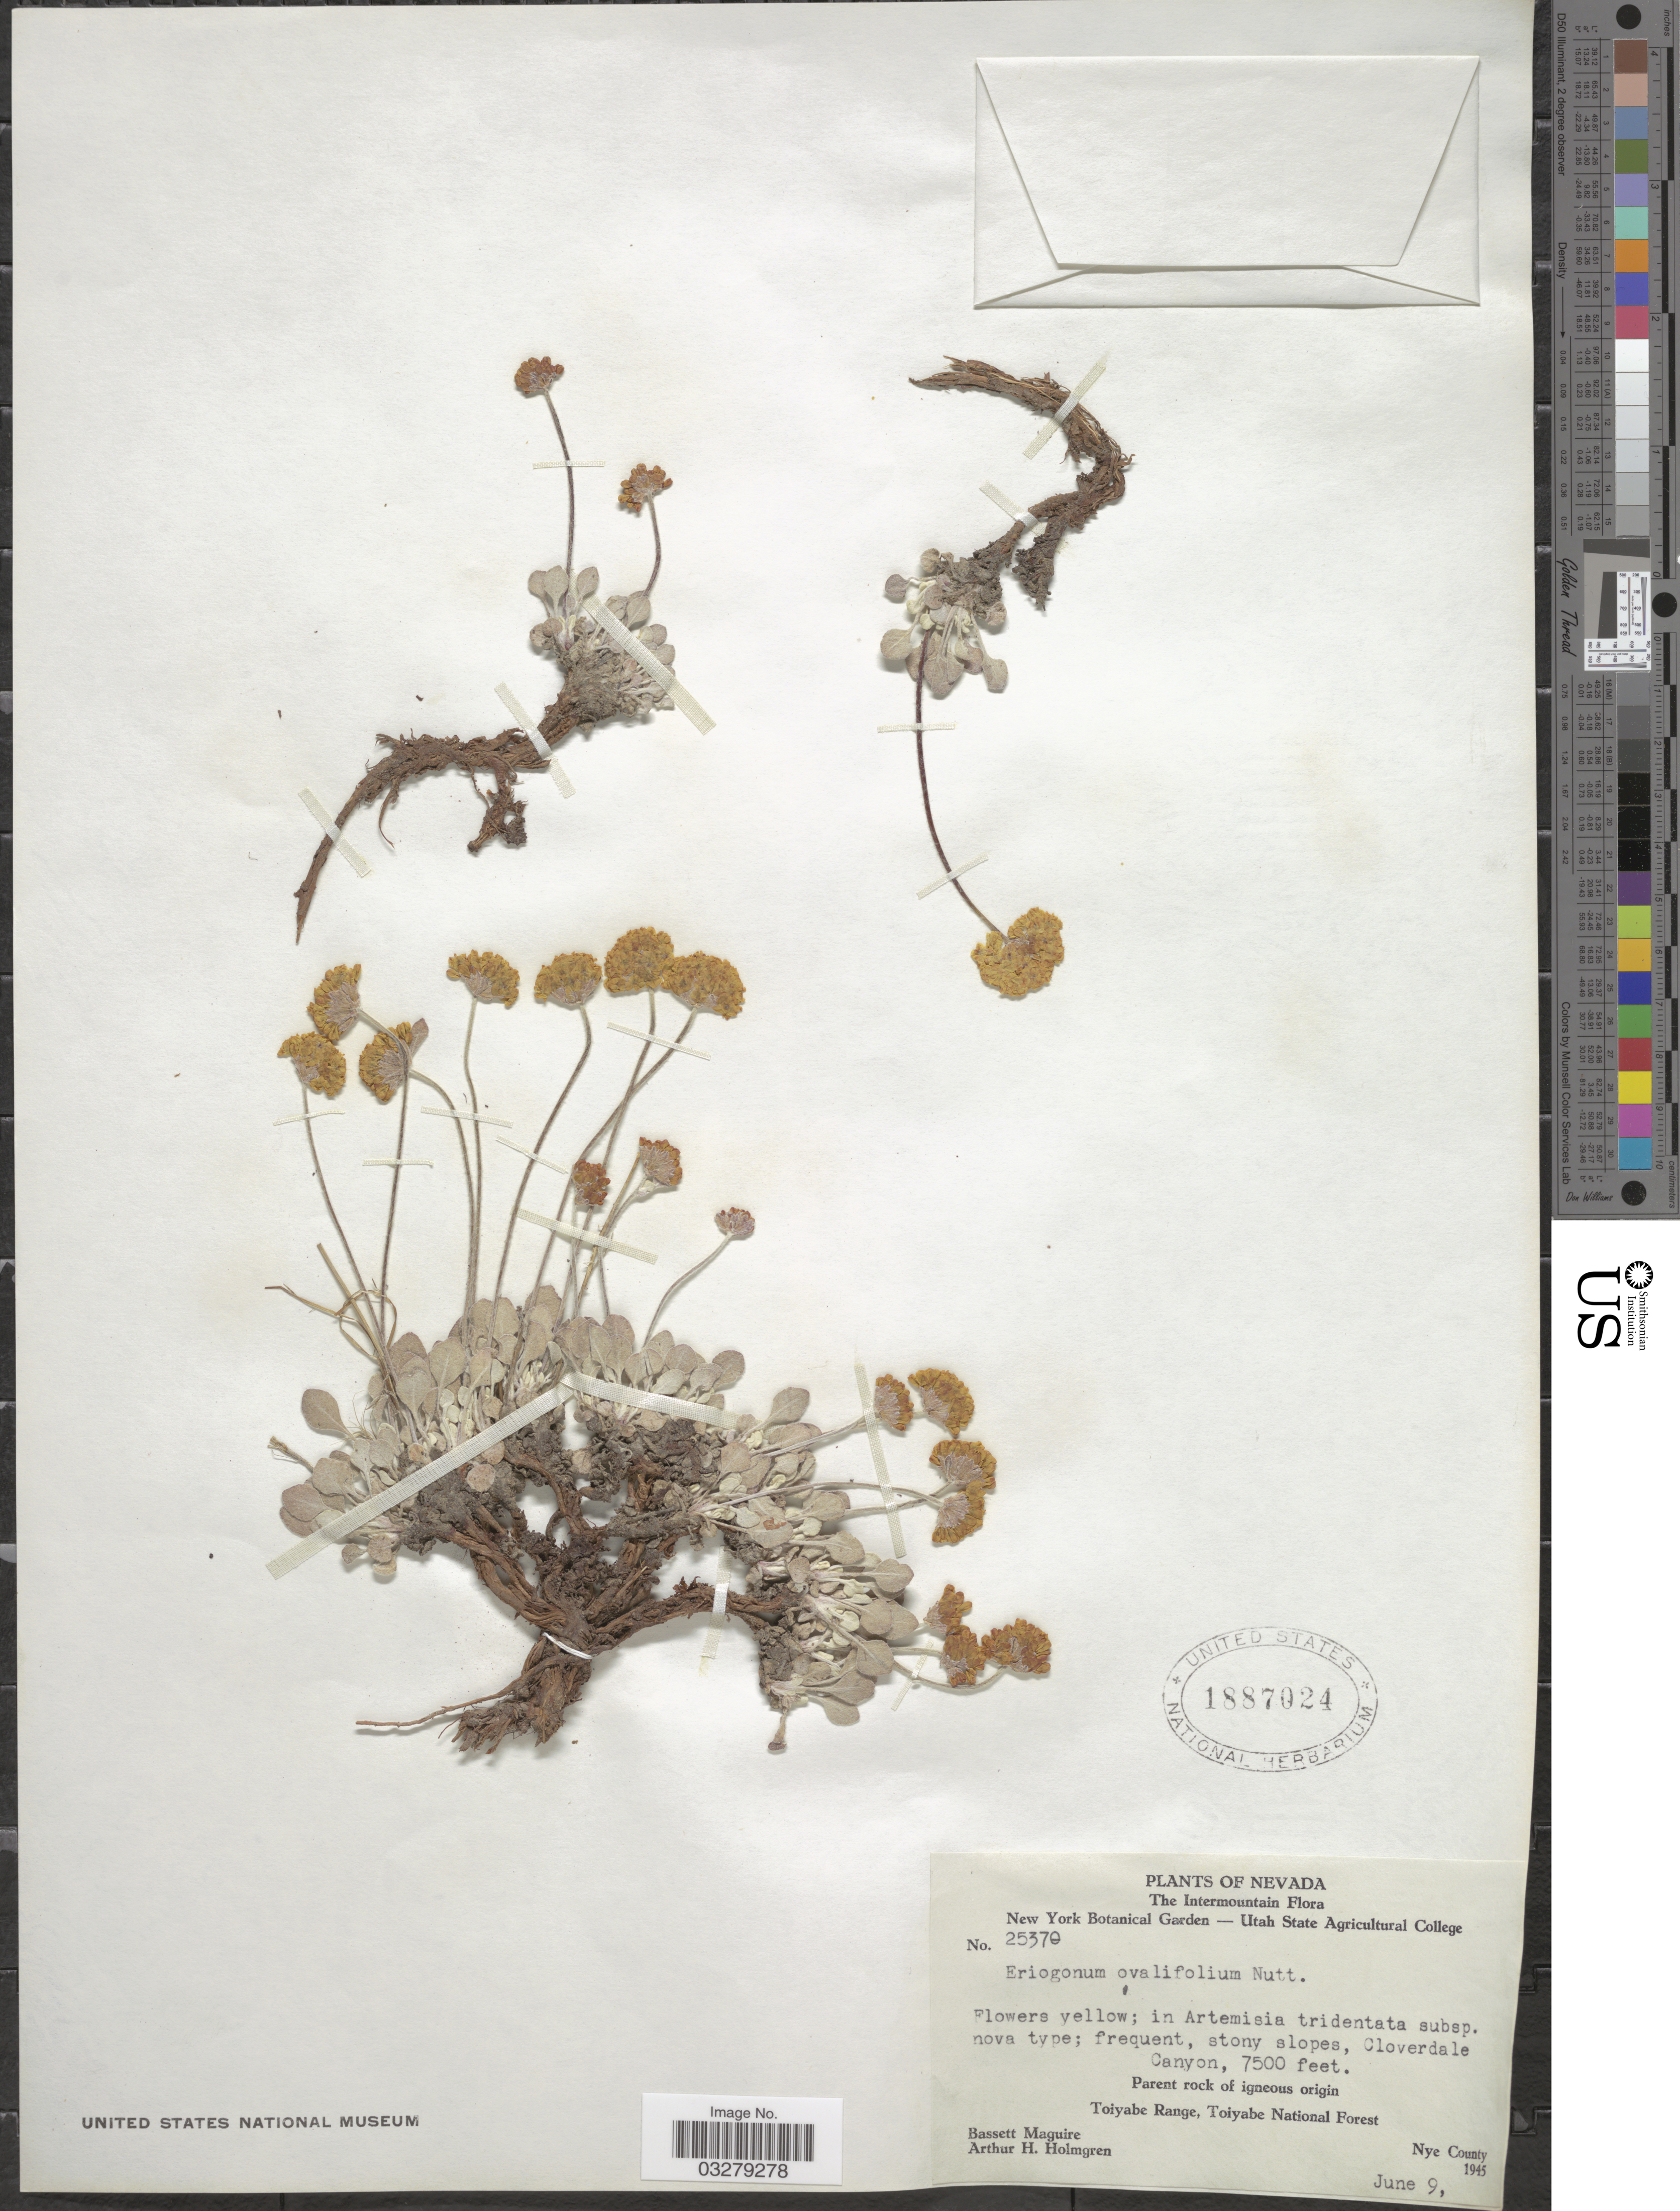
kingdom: Plantae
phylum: Tracheophyta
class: Magnoliopsida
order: Caryophyllales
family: Polygonaceae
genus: Eriogonum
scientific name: Eriogonum ovalifolium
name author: Nutt.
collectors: B. Maguire & A. H. Holmgren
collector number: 25370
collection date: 1945-06-09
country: United States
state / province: Nevada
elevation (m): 2286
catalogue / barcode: US 1887024